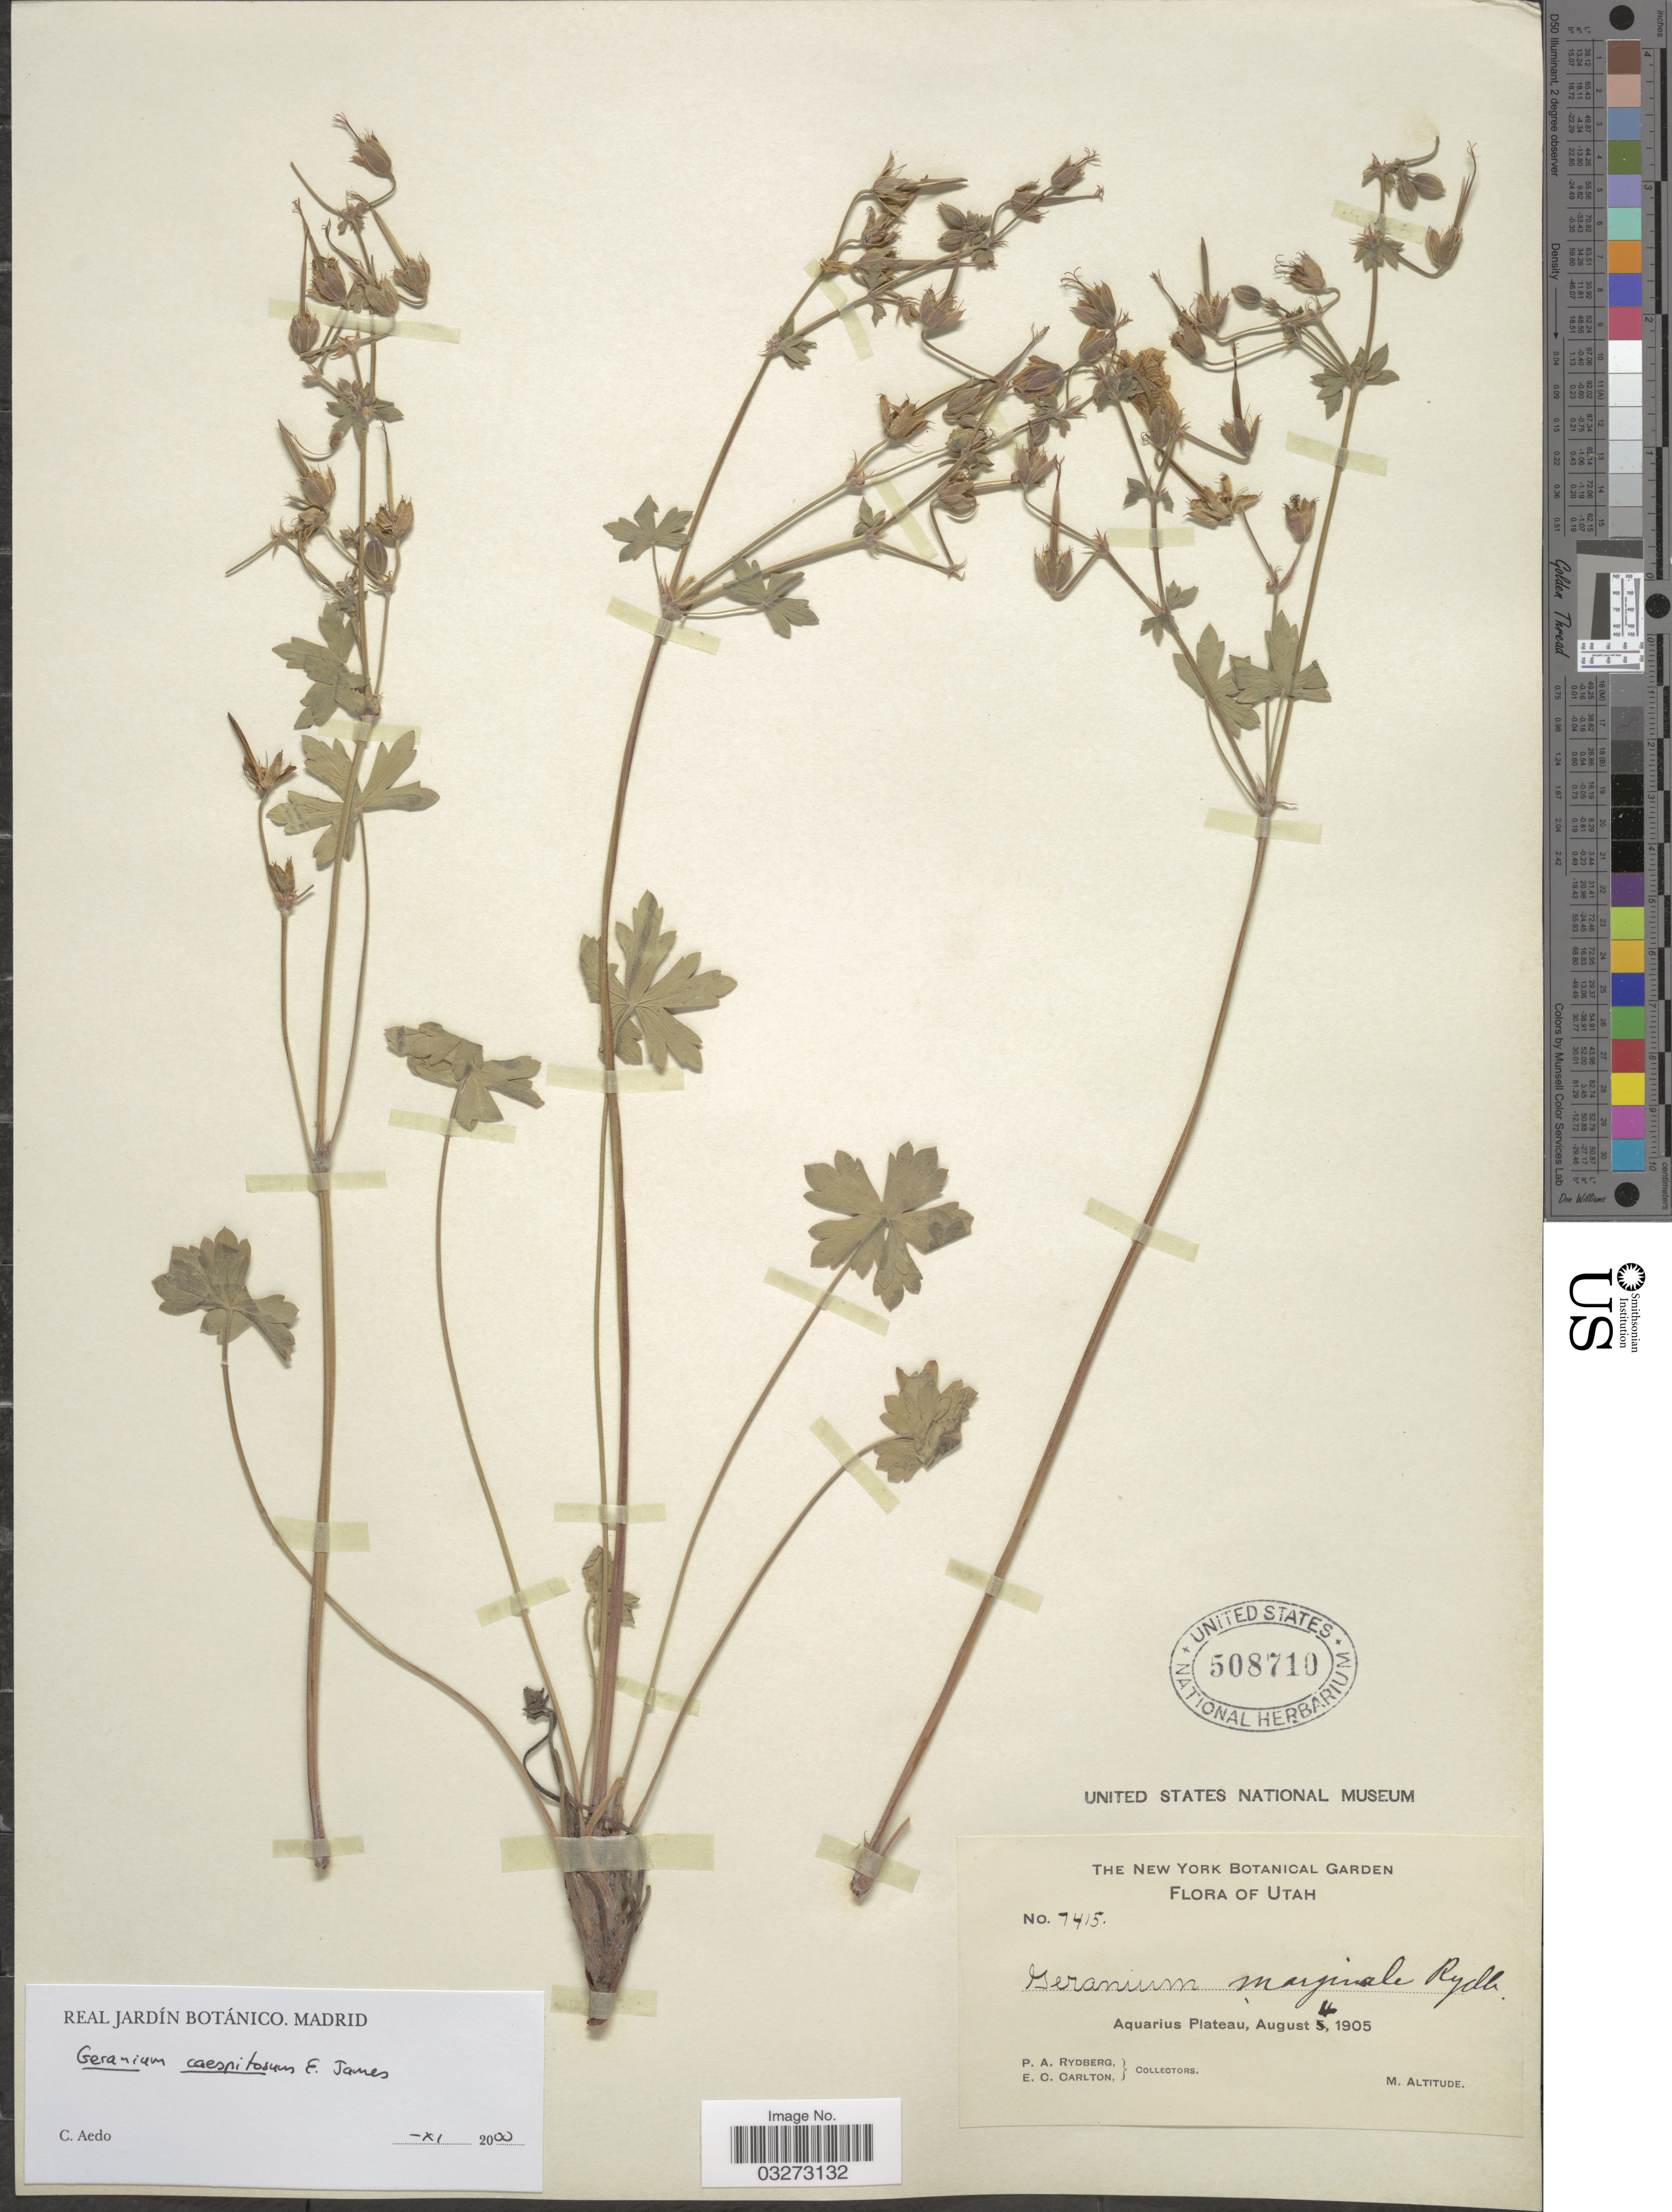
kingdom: Plantae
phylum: Tracheophyta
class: Magnoliopsida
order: Geraniales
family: Geraniaceae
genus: Geranium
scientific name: Geranium caespitosum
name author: E. James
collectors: P. A. Rydberg & E. Carlton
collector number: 7415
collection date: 1905-08-04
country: United States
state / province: Utah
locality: Aquarius Plateau.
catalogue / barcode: US 508710